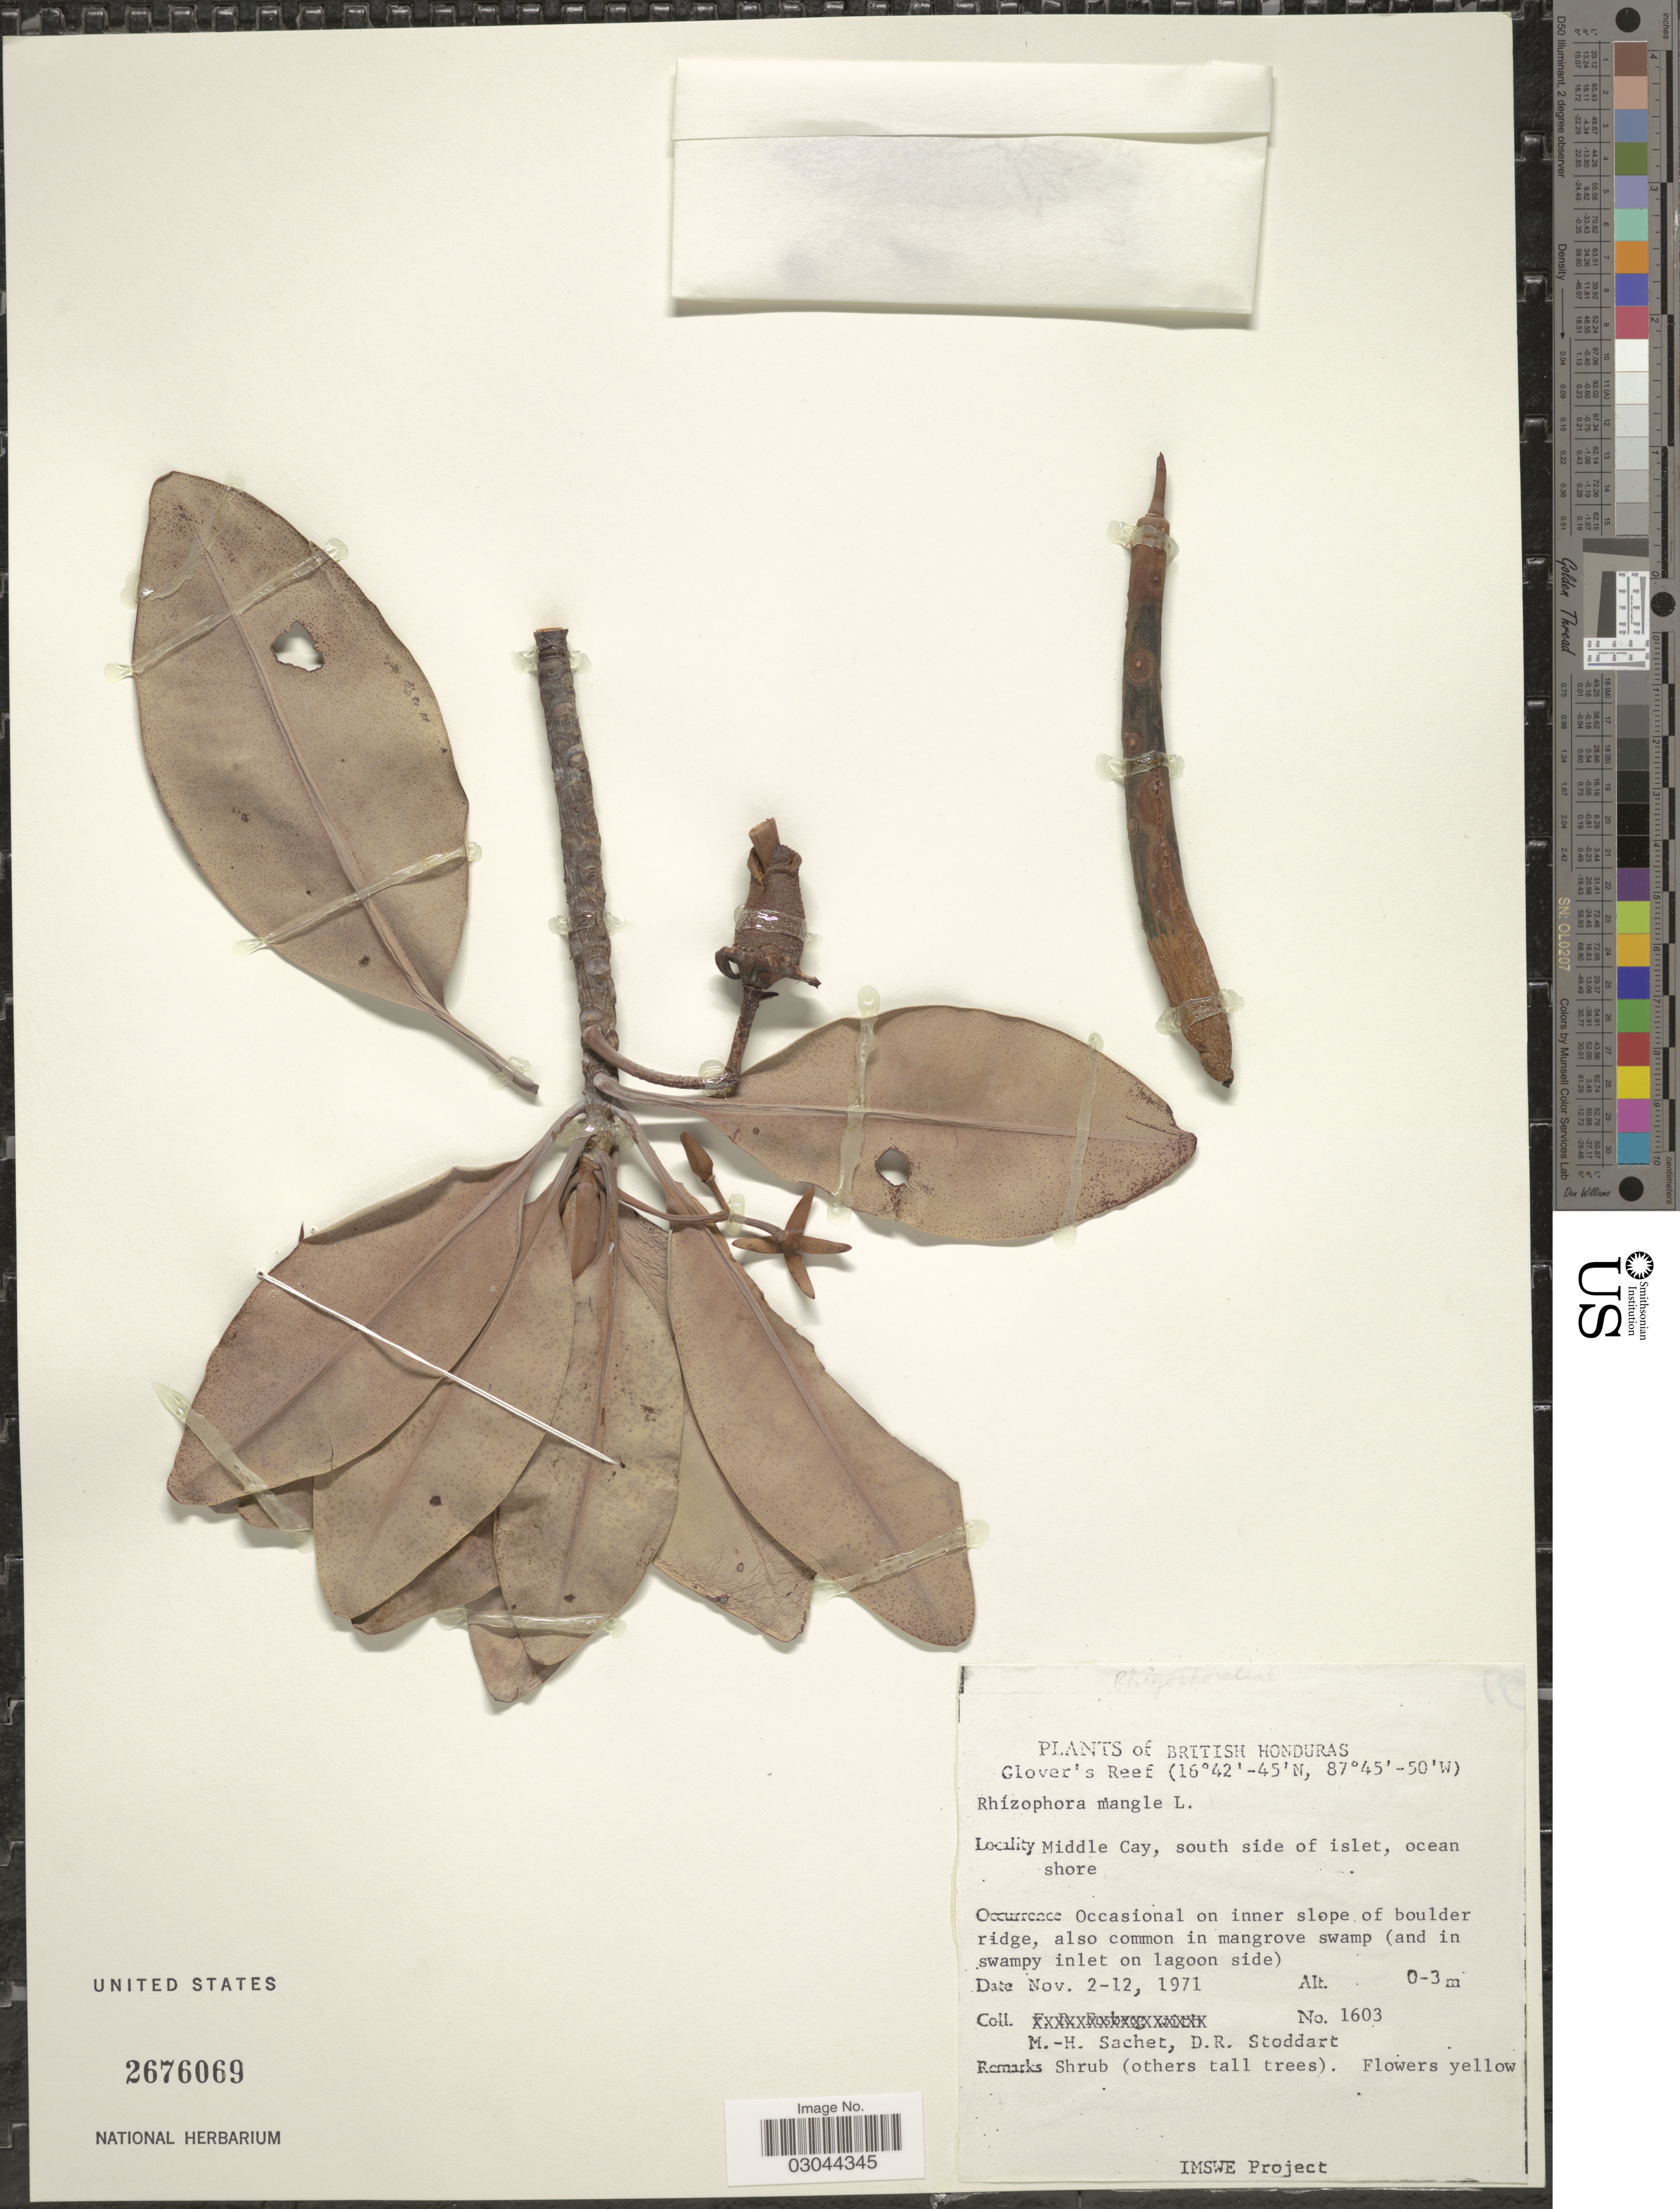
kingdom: Plantae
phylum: Tracheophyta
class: Magnoliopsida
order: Malpighiales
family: Rhizophoraceae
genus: Rhizophora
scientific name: Rhizophora mangle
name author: L.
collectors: M.-H. Sachet & D. R. Stoddart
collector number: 1603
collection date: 1971-11-02/1971-11-12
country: Belize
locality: Glover's Reef. Middle Cay, south side of islet, ocean shore.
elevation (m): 0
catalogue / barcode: US 2676069